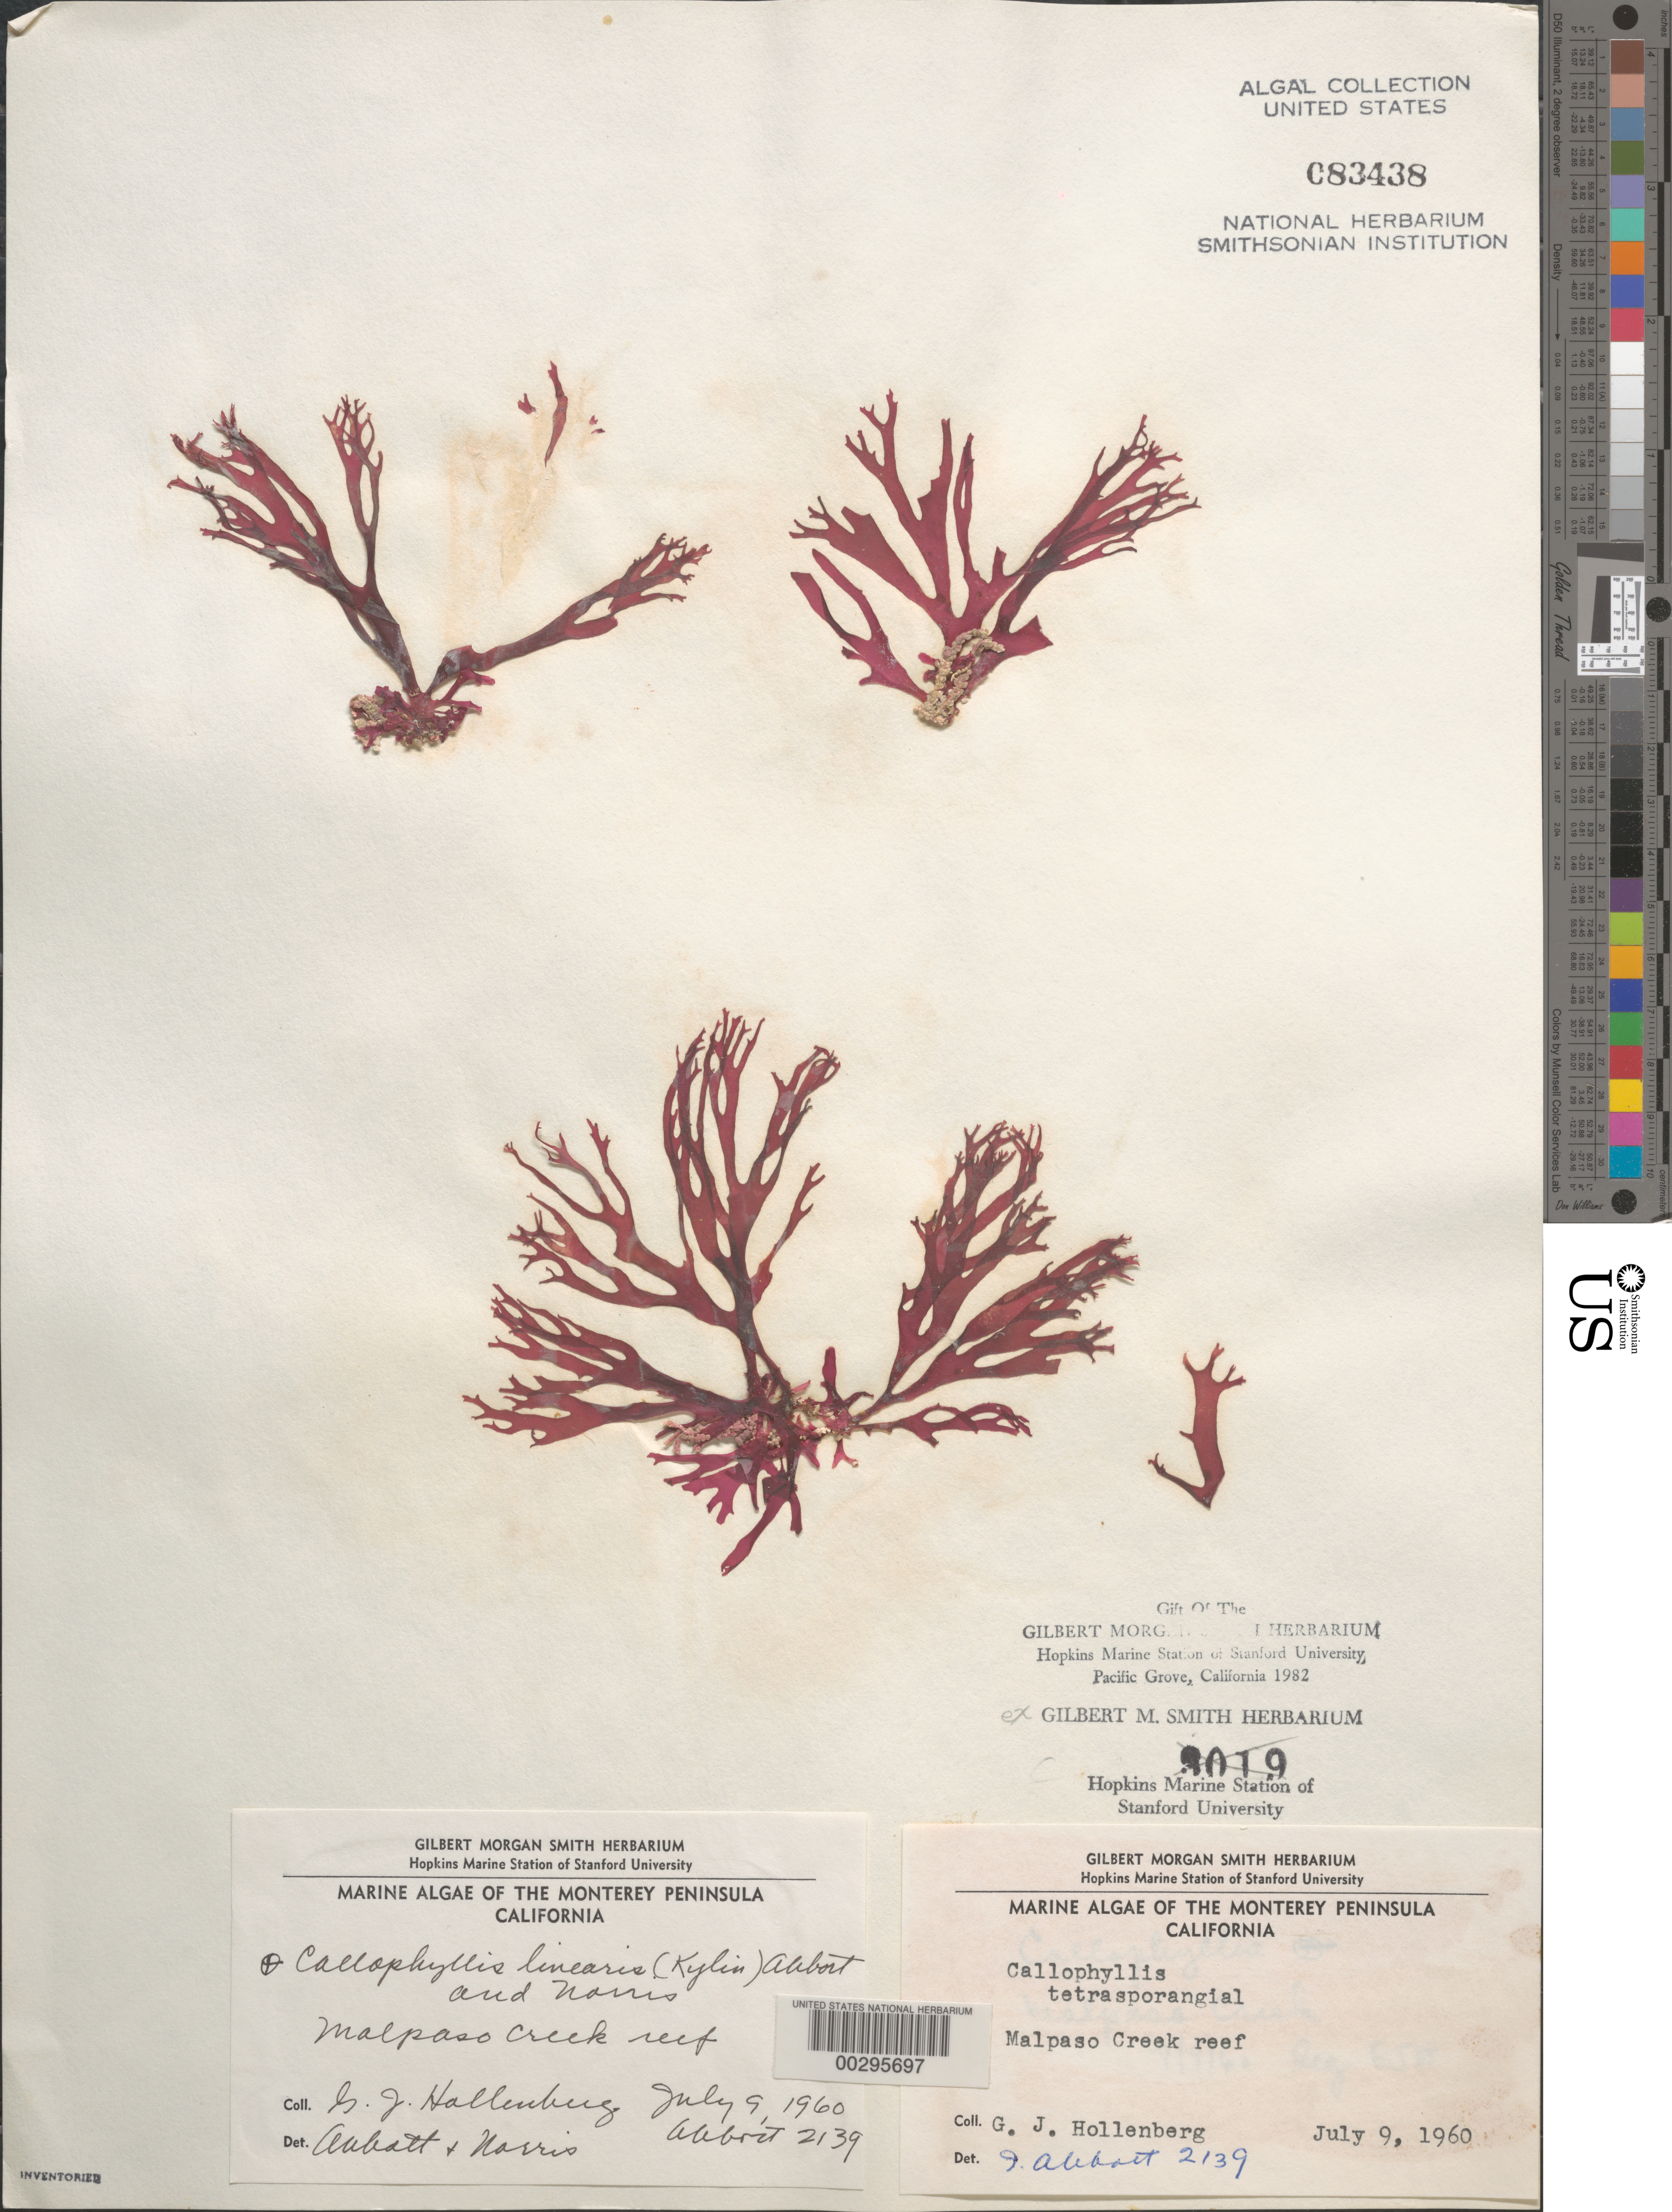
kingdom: Plantae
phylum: Rhodophyta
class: Florideophyceae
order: Gigartinales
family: Kallymeniaceae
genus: Callophyllis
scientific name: Callophyllis linearis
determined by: Abbott, I. A.; Norris, R. E.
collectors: G. Hollenberg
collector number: IAA 2139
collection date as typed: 09 Jul 1960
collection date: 1960-07-09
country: United States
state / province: California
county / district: Monterey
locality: Malpaso Creek Reef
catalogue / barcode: US 83438